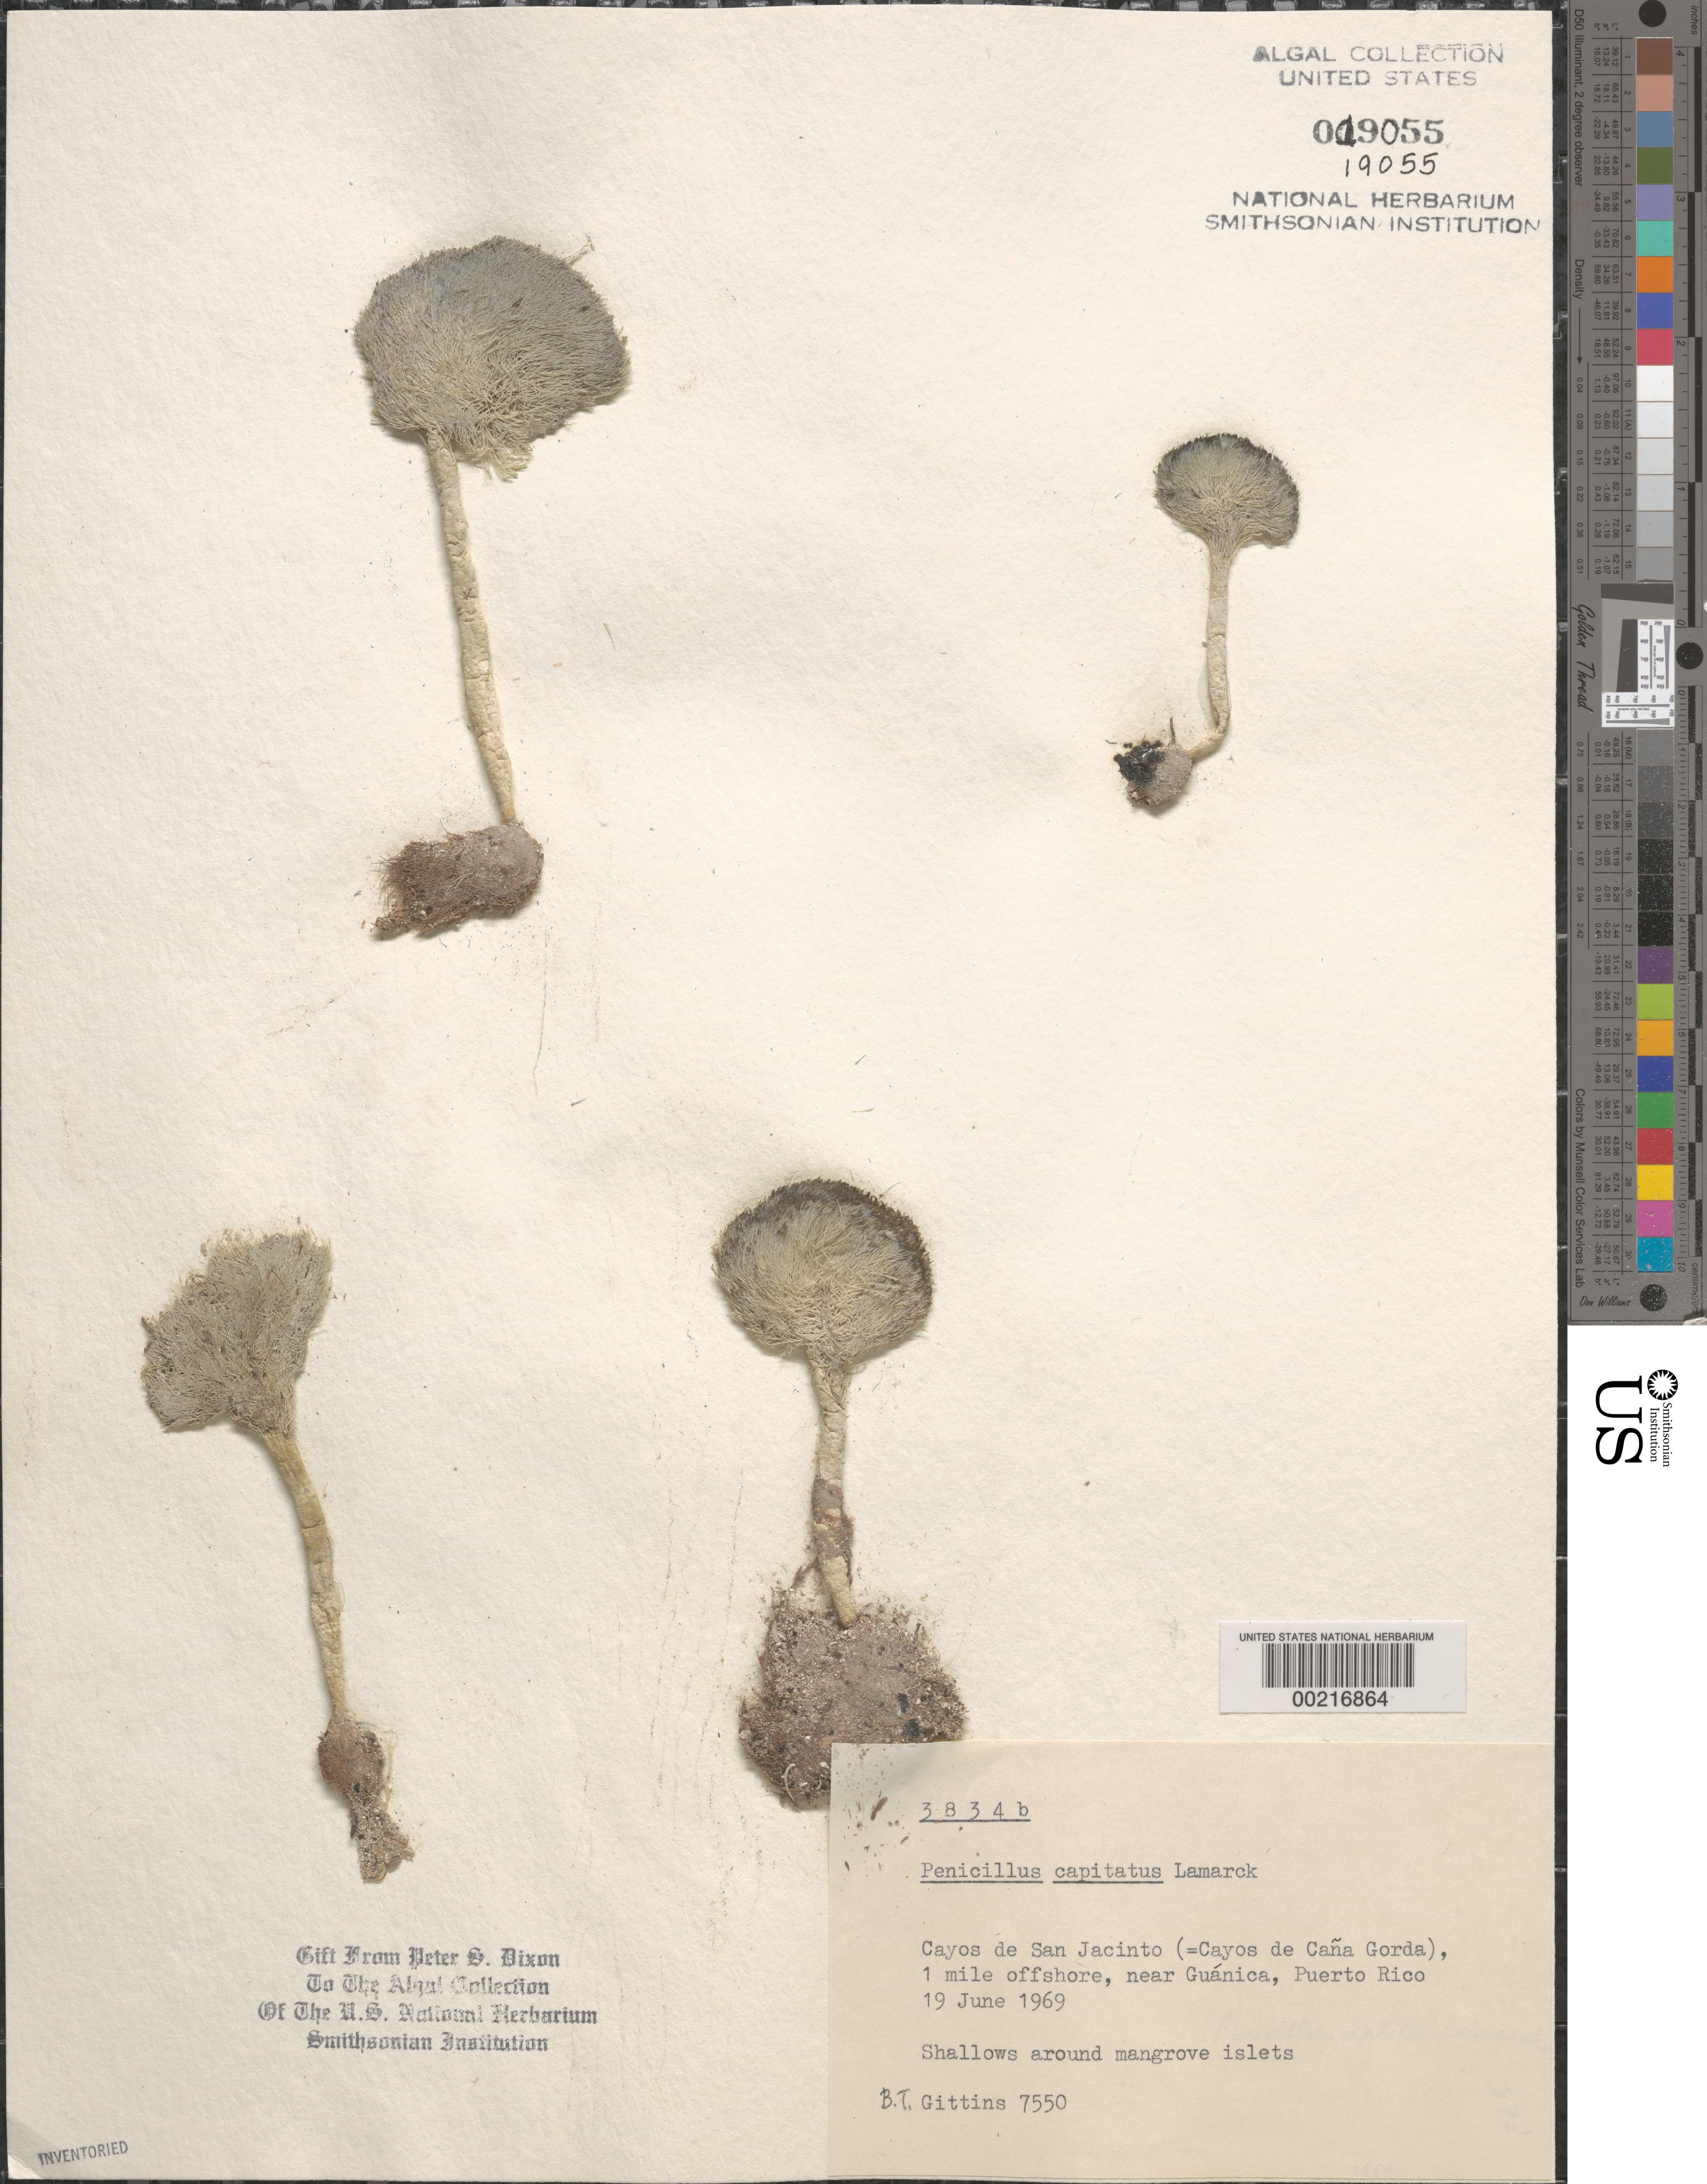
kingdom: Plantae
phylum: Chlorophyta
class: Ulvophyceae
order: Bryopsidales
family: Udoteaceae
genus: Penicillus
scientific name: Penicillus capitatus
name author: Lam.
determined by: Dixon, P. S.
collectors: B. Gittins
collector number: BTG 7550 & PSD 3834B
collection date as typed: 19 Jun 1969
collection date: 1969-06-19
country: Puerto Rico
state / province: Guanica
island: Cayos de San Jacinto (Cayos de Cana Gorda)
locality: Near Guanica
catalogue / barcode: US 19055